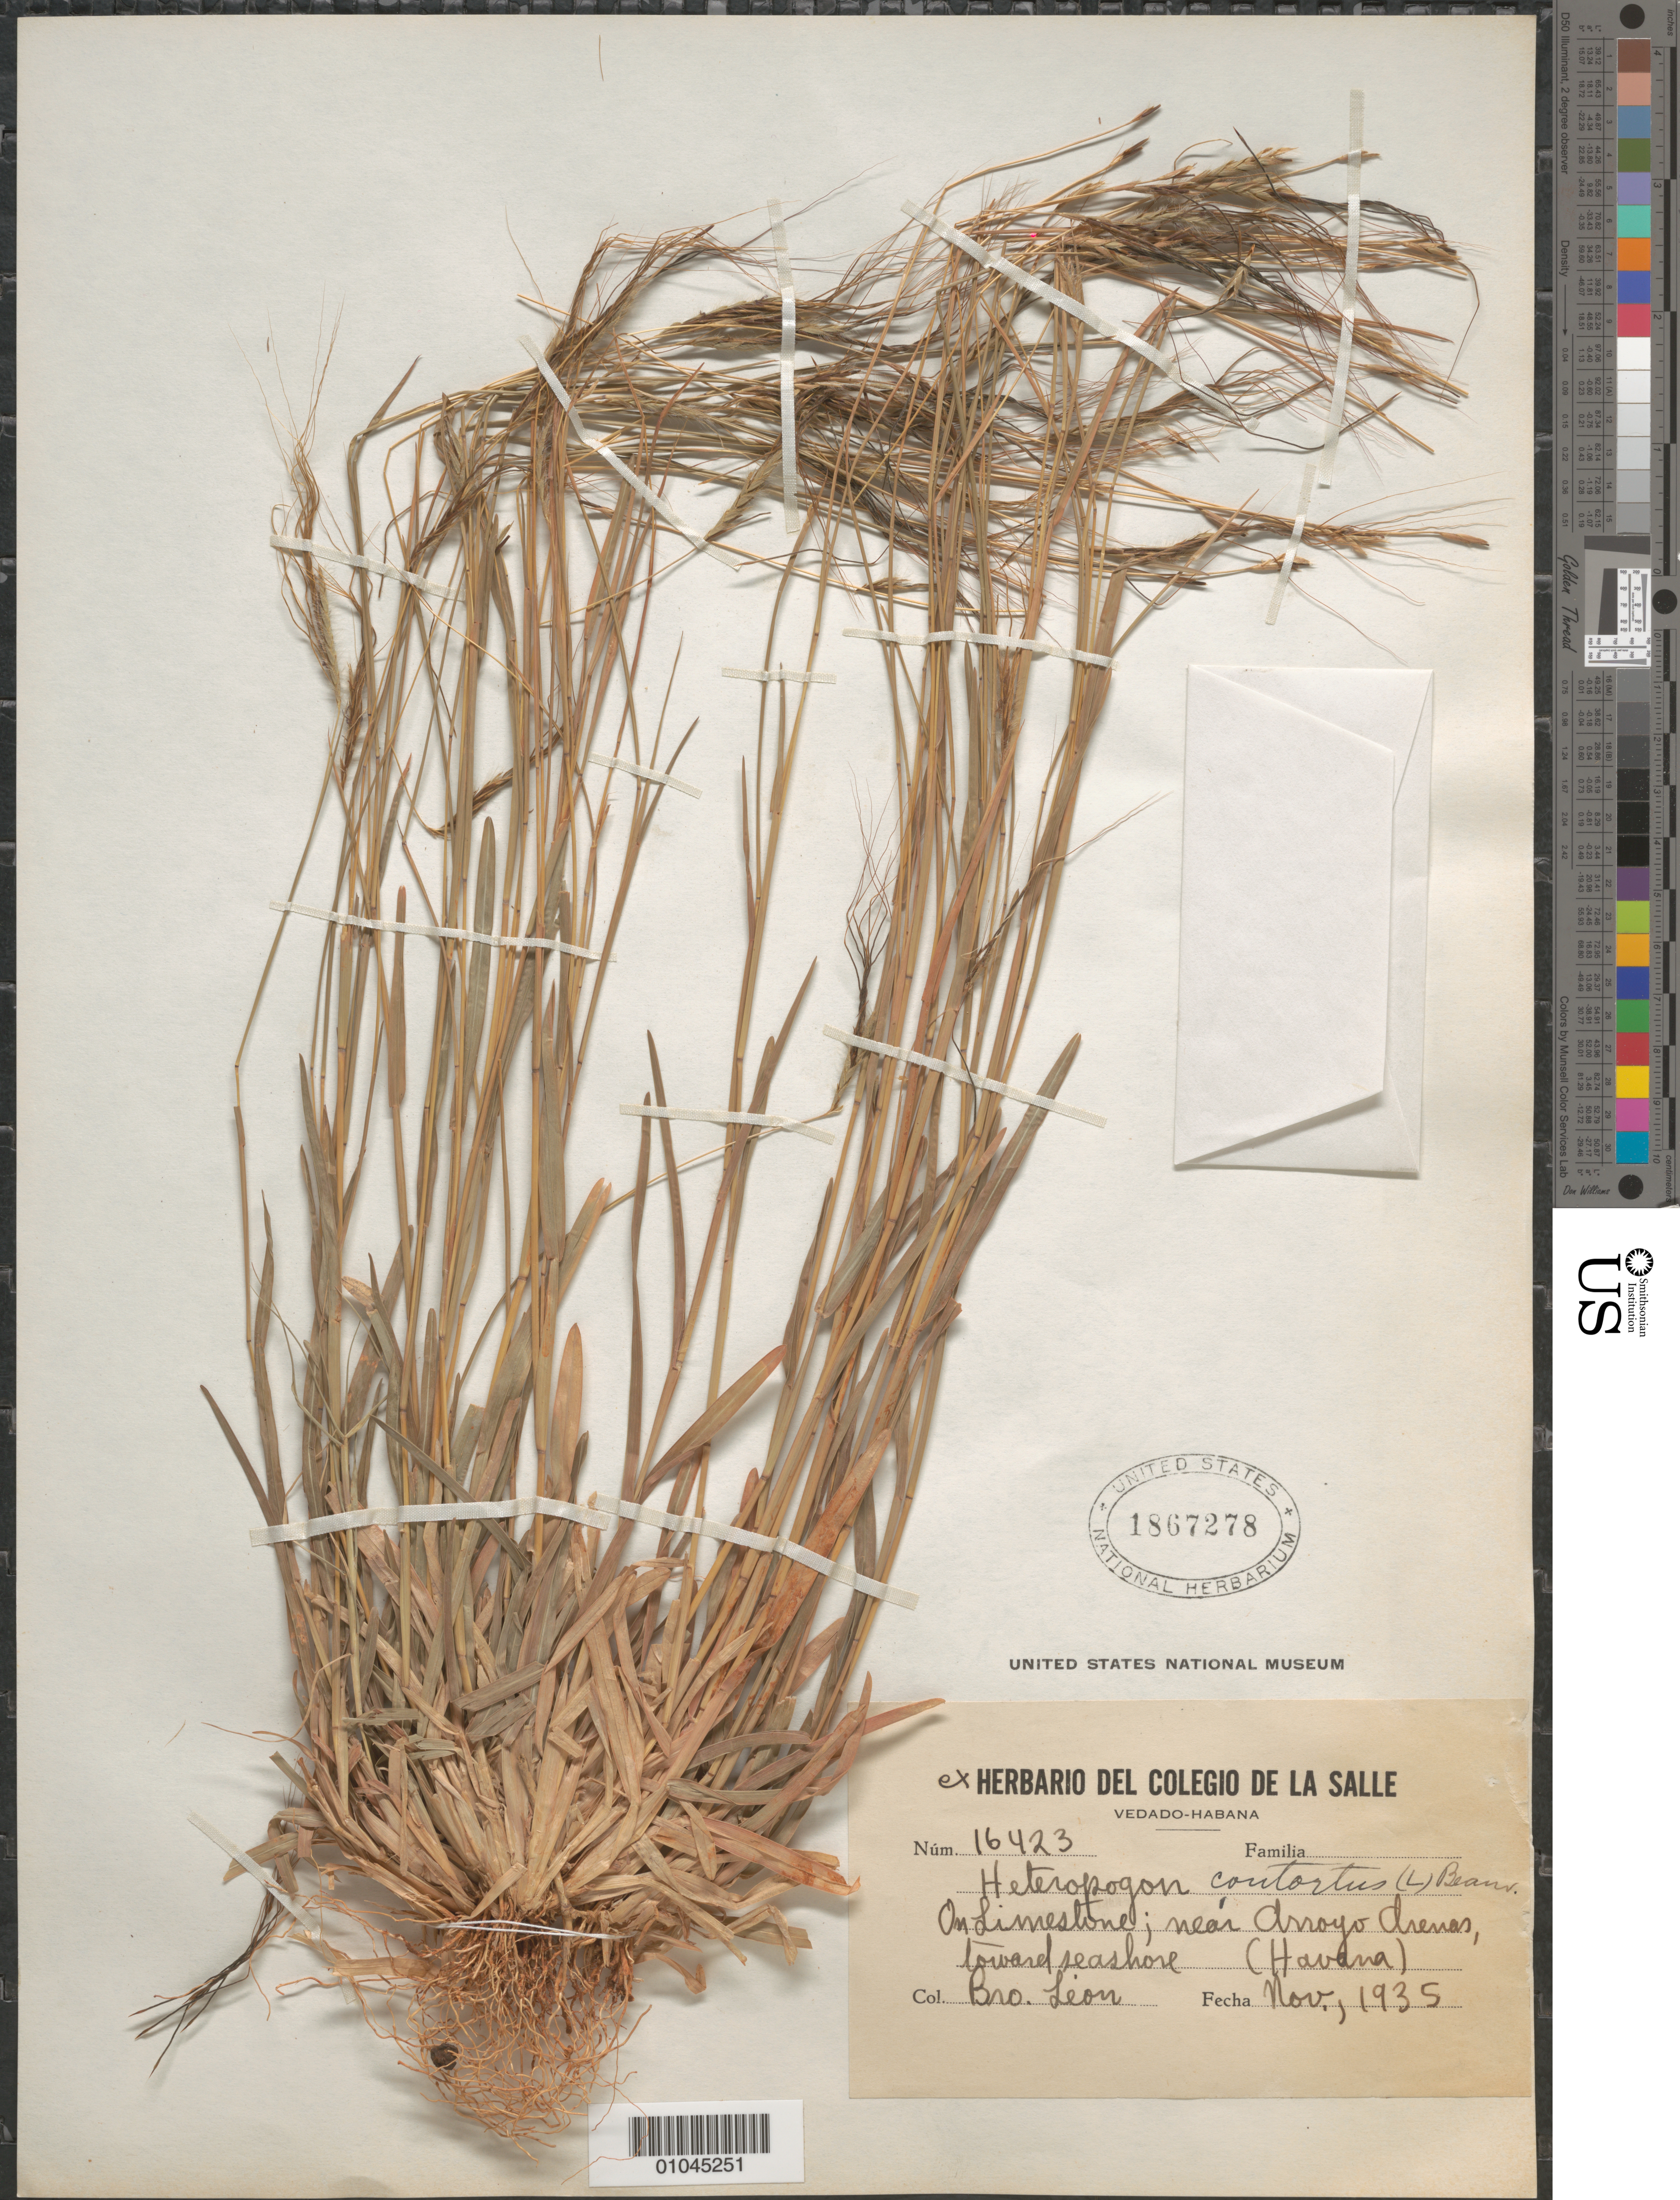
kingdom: Plantae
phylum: Tracheophyta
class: Liliopsida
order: Poales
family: Poaceae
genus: Heteropogon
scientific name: Heteropogon contortus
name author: (L.) P. Beauv. ex Roem. & Schult.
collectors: Bro. León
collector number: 16423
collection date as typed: Nov 1935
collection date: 1935-11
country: Cuba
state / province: La Habana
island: Cuba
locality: Near Arroyo Arenas, toward seashore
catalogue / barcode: US 1867278